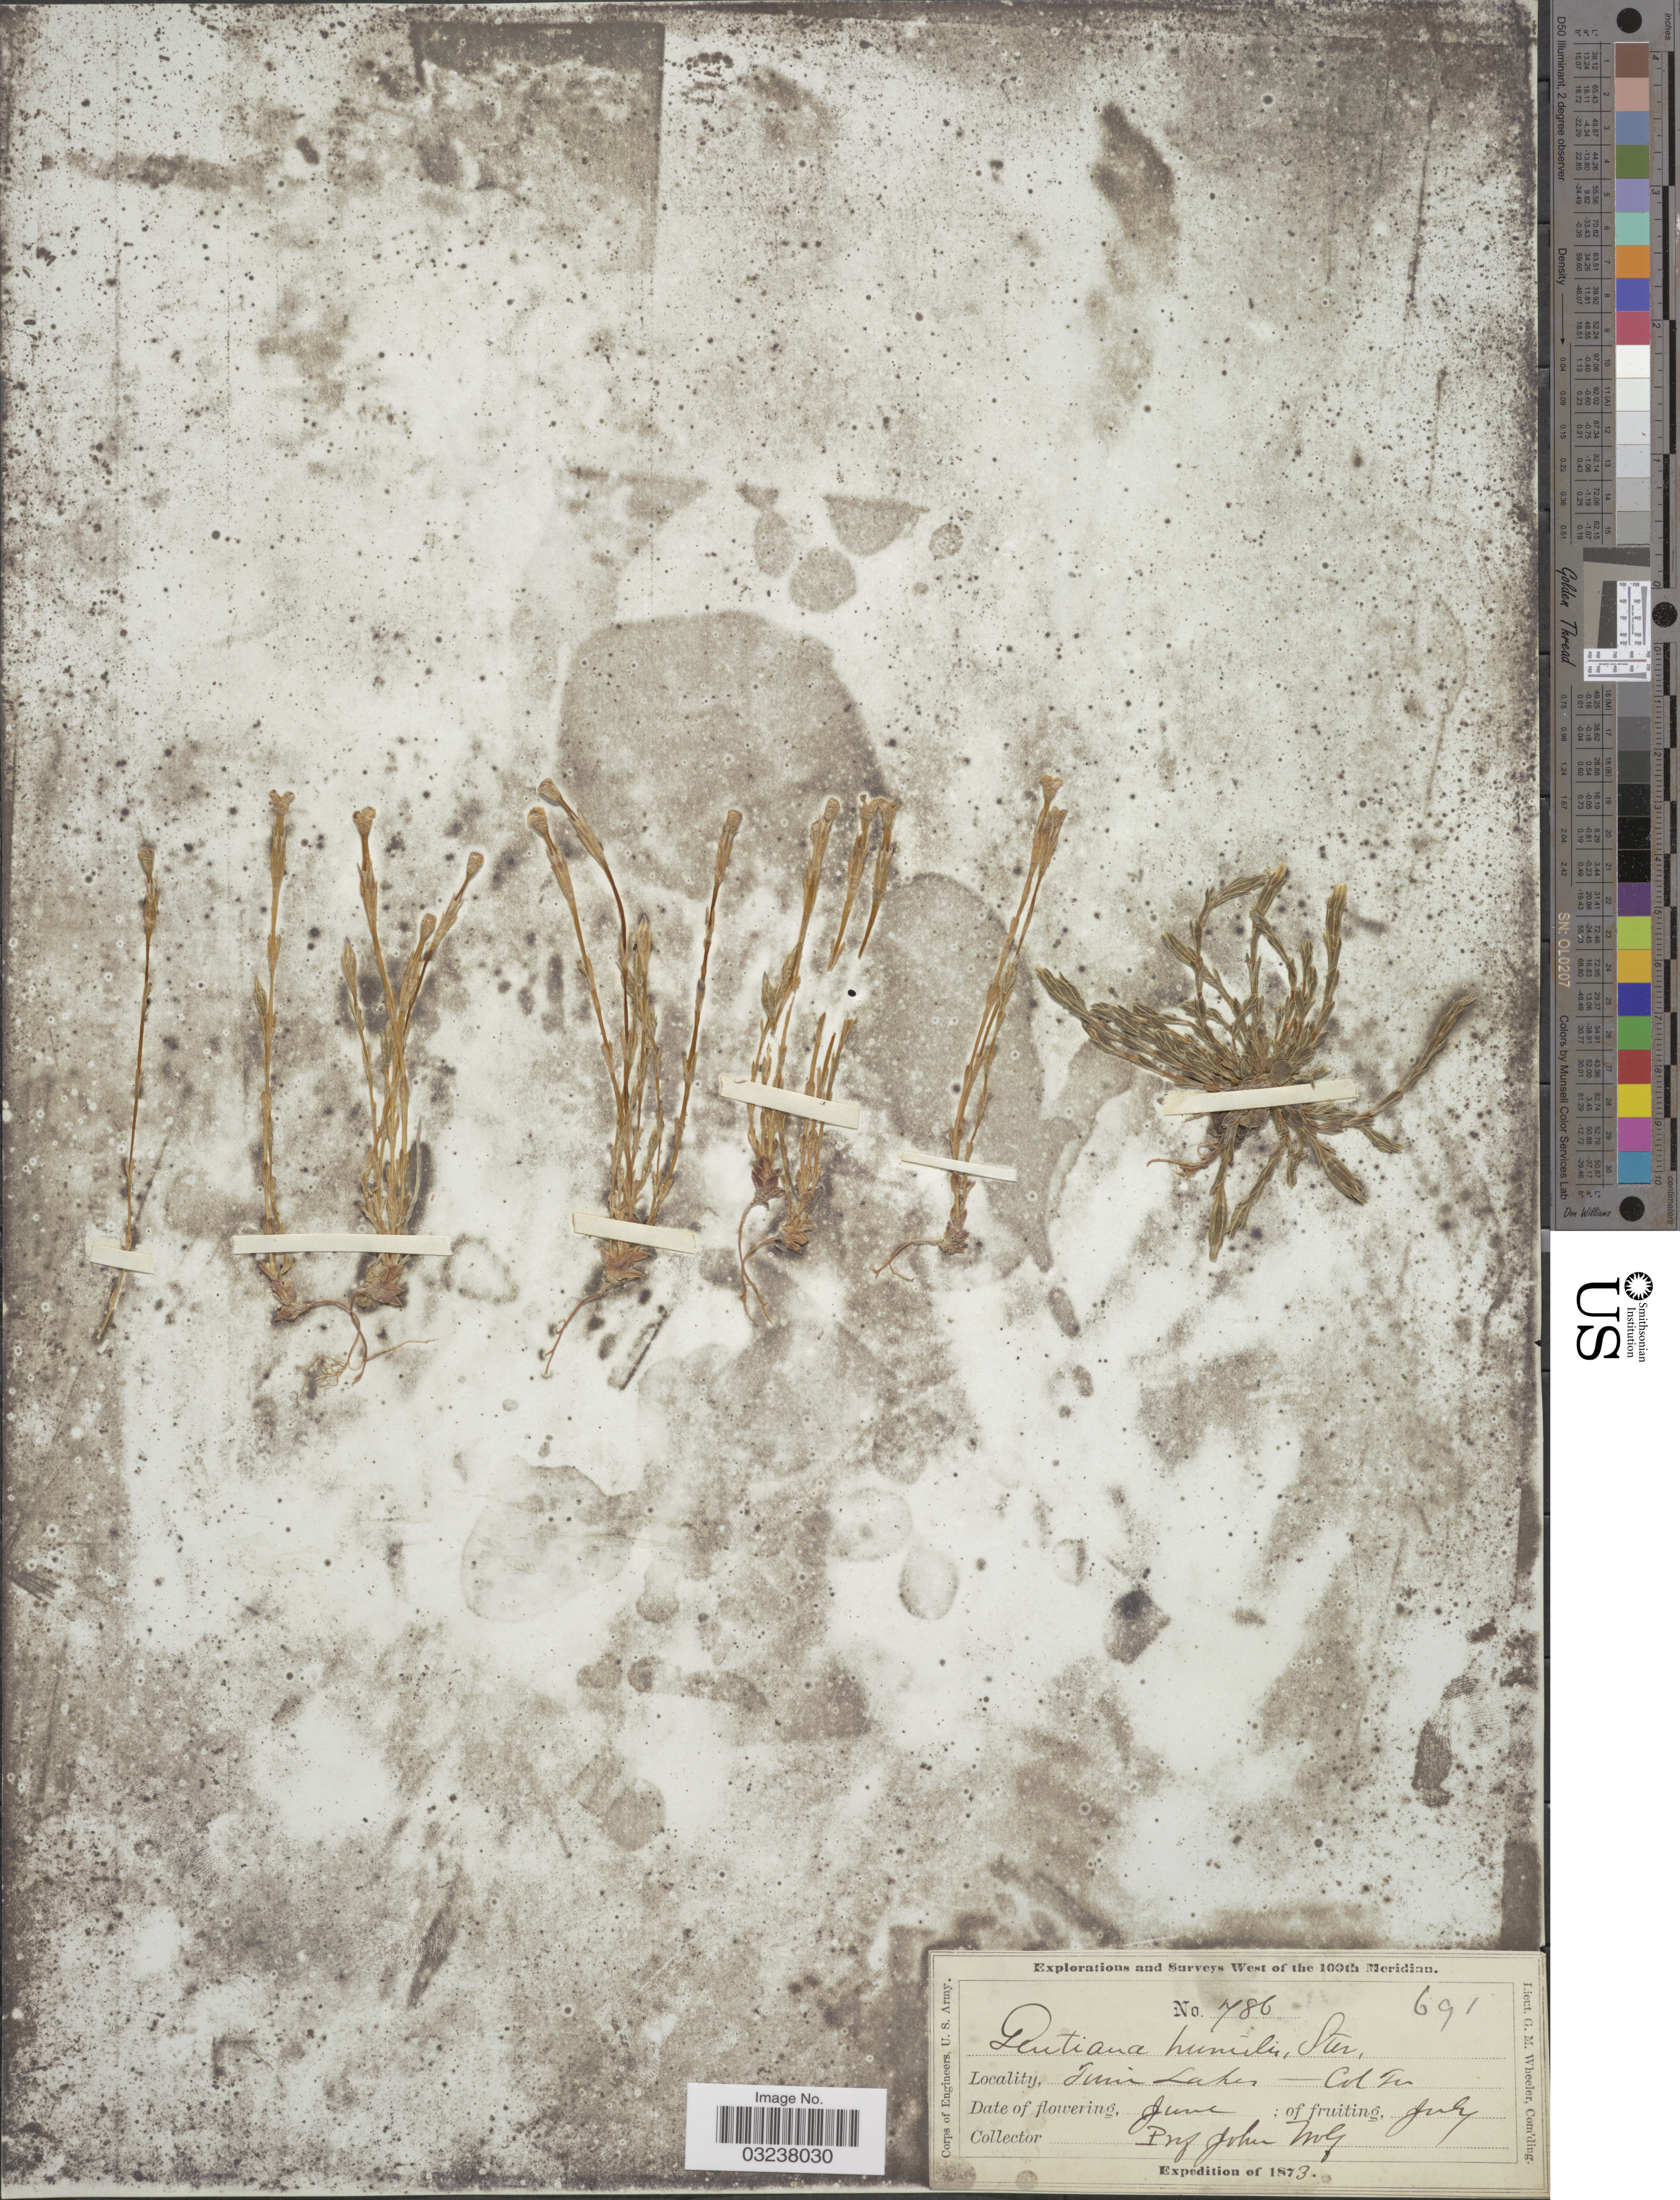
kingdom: Plantae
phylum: Tracheophyta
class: Magnoliopsida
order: Gentianales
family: Gentianaceae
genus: Gentiana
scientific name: Gentiana fremontii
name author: Torr.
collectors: J. Wolf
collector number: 786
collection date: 1873-06/1873-07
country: United States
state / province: Colorado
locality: West of the 100th Meridian. Twin Lakes - Col Ter.